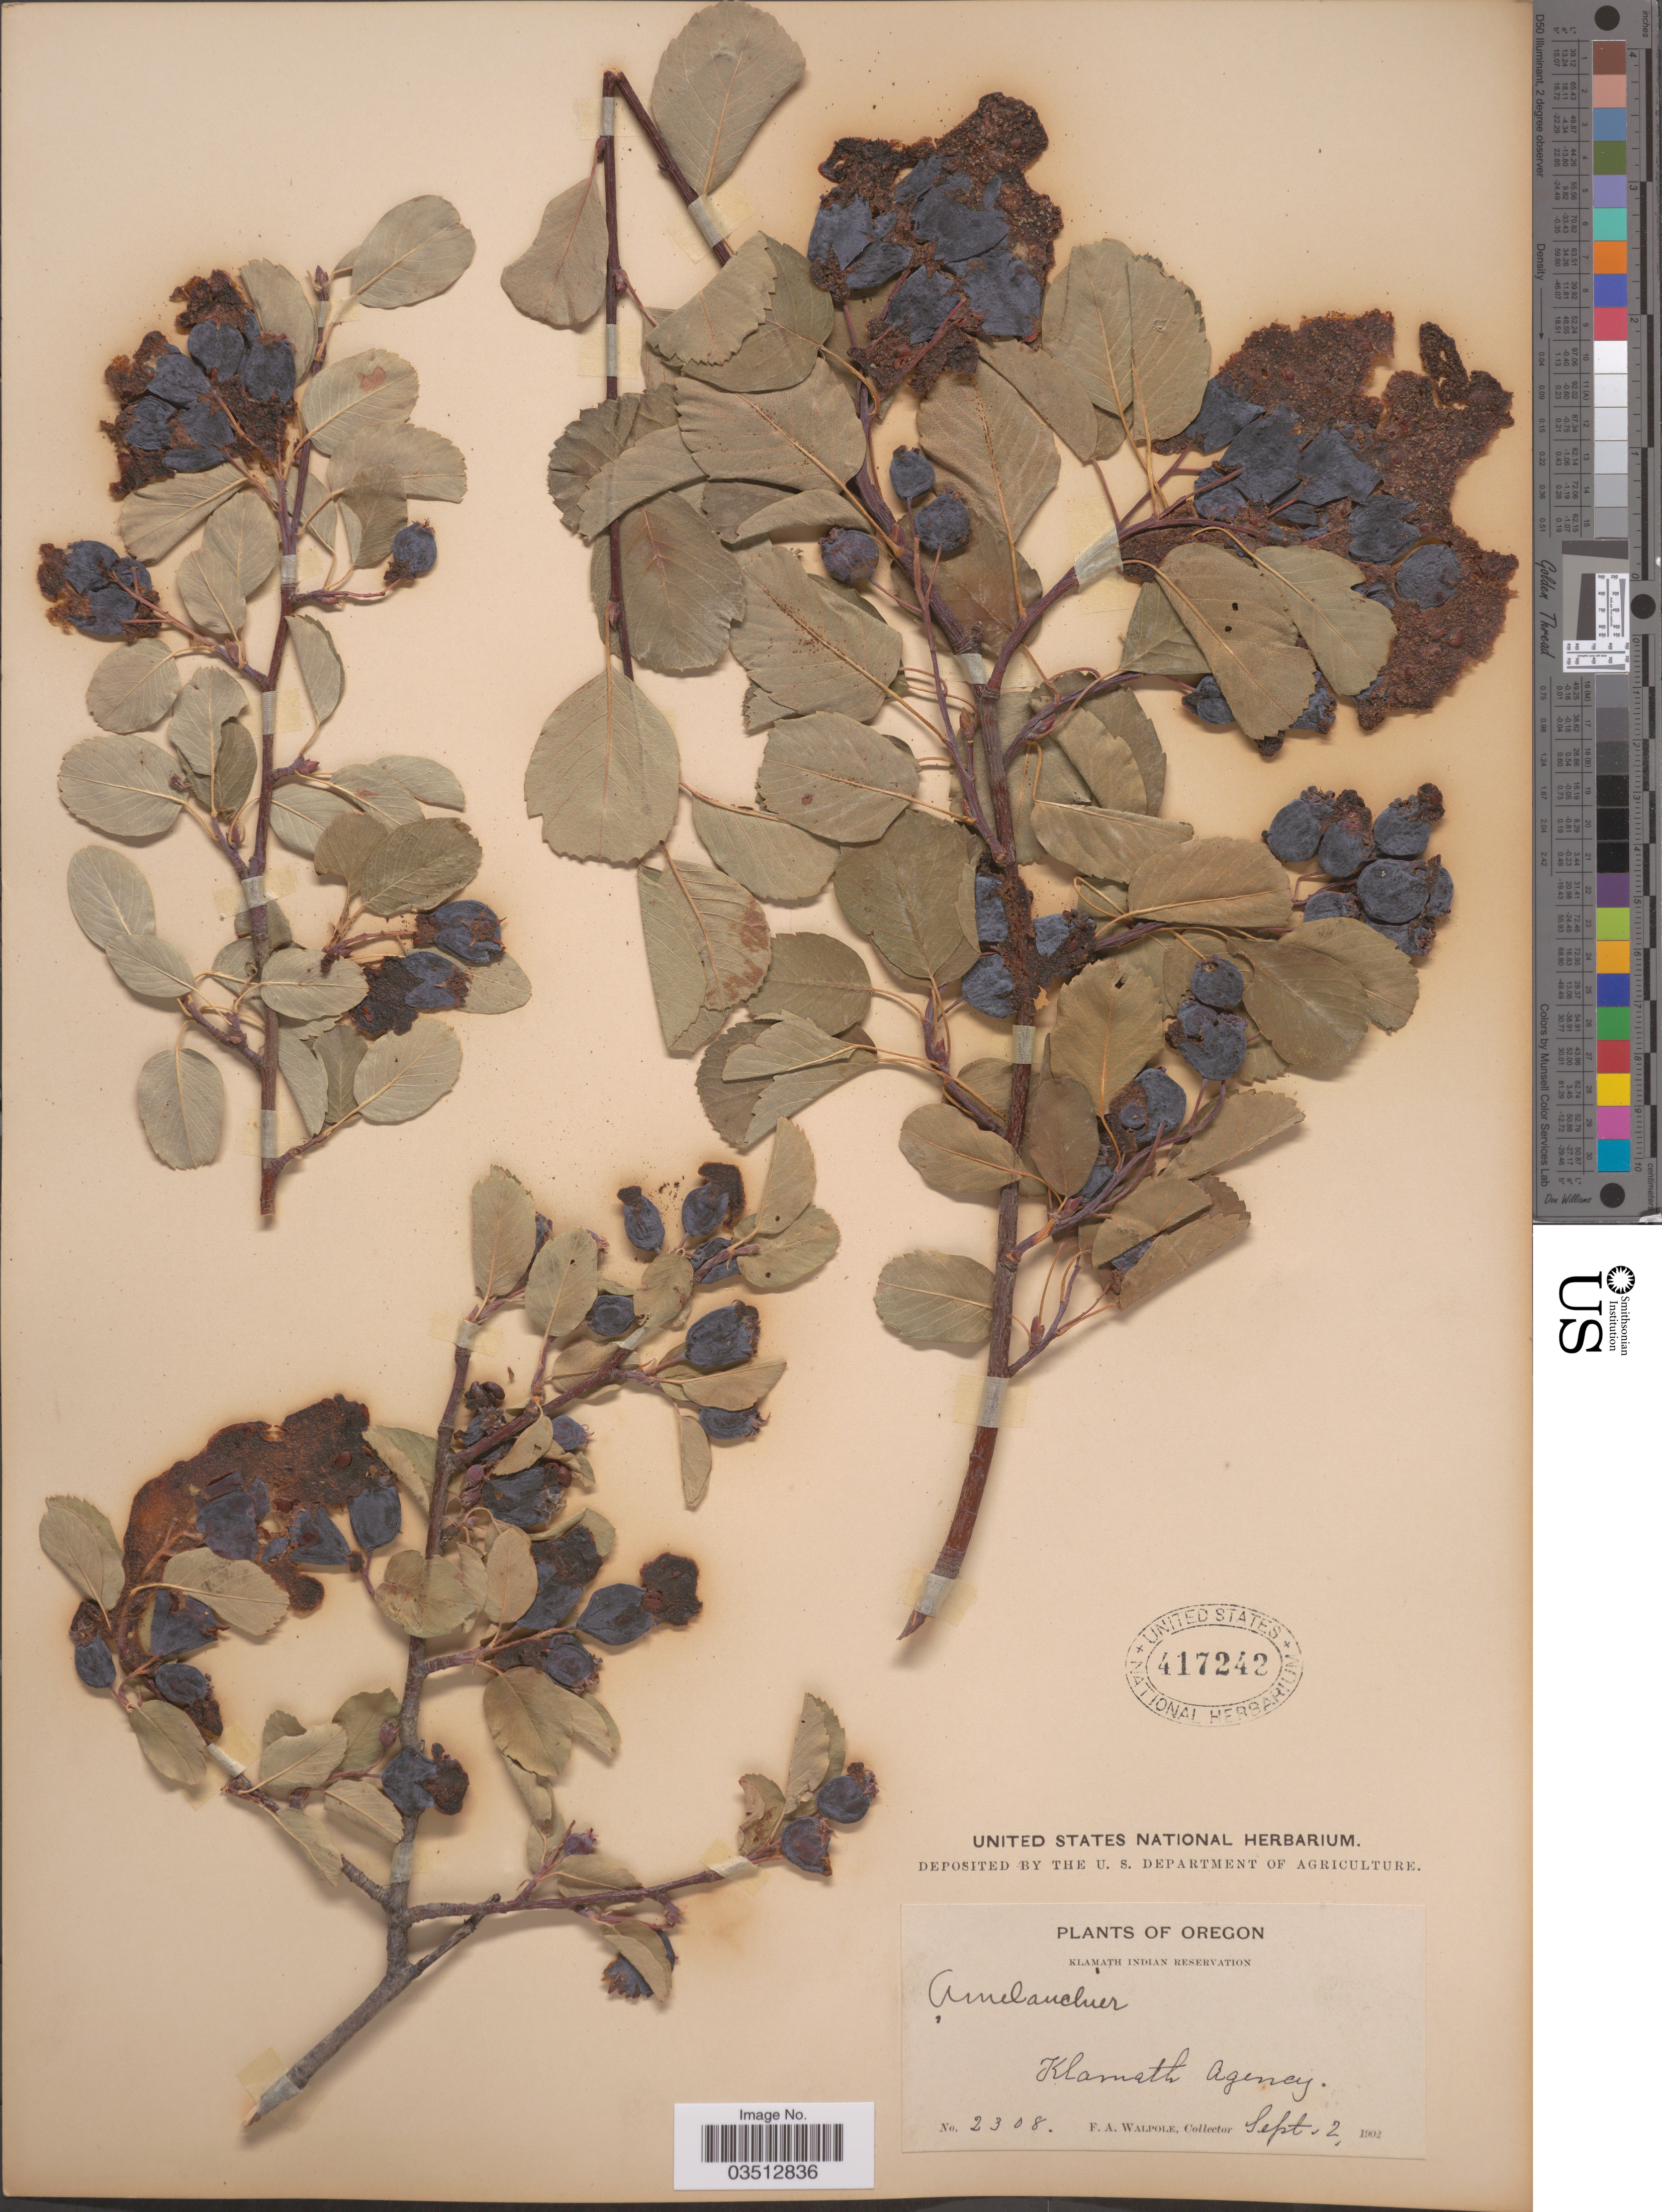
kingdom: Plantae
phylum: Tracheophyta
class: Magnoliopsida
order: Rosales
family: Rosaceae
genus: Amelanchier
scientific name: Amelanchier sp.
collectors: F. Walpole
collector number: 2308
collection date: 1902-09-02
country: United States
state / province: Oregon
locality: Klamath Indian Reservation. Klamath Agency.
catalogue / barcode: US 417242